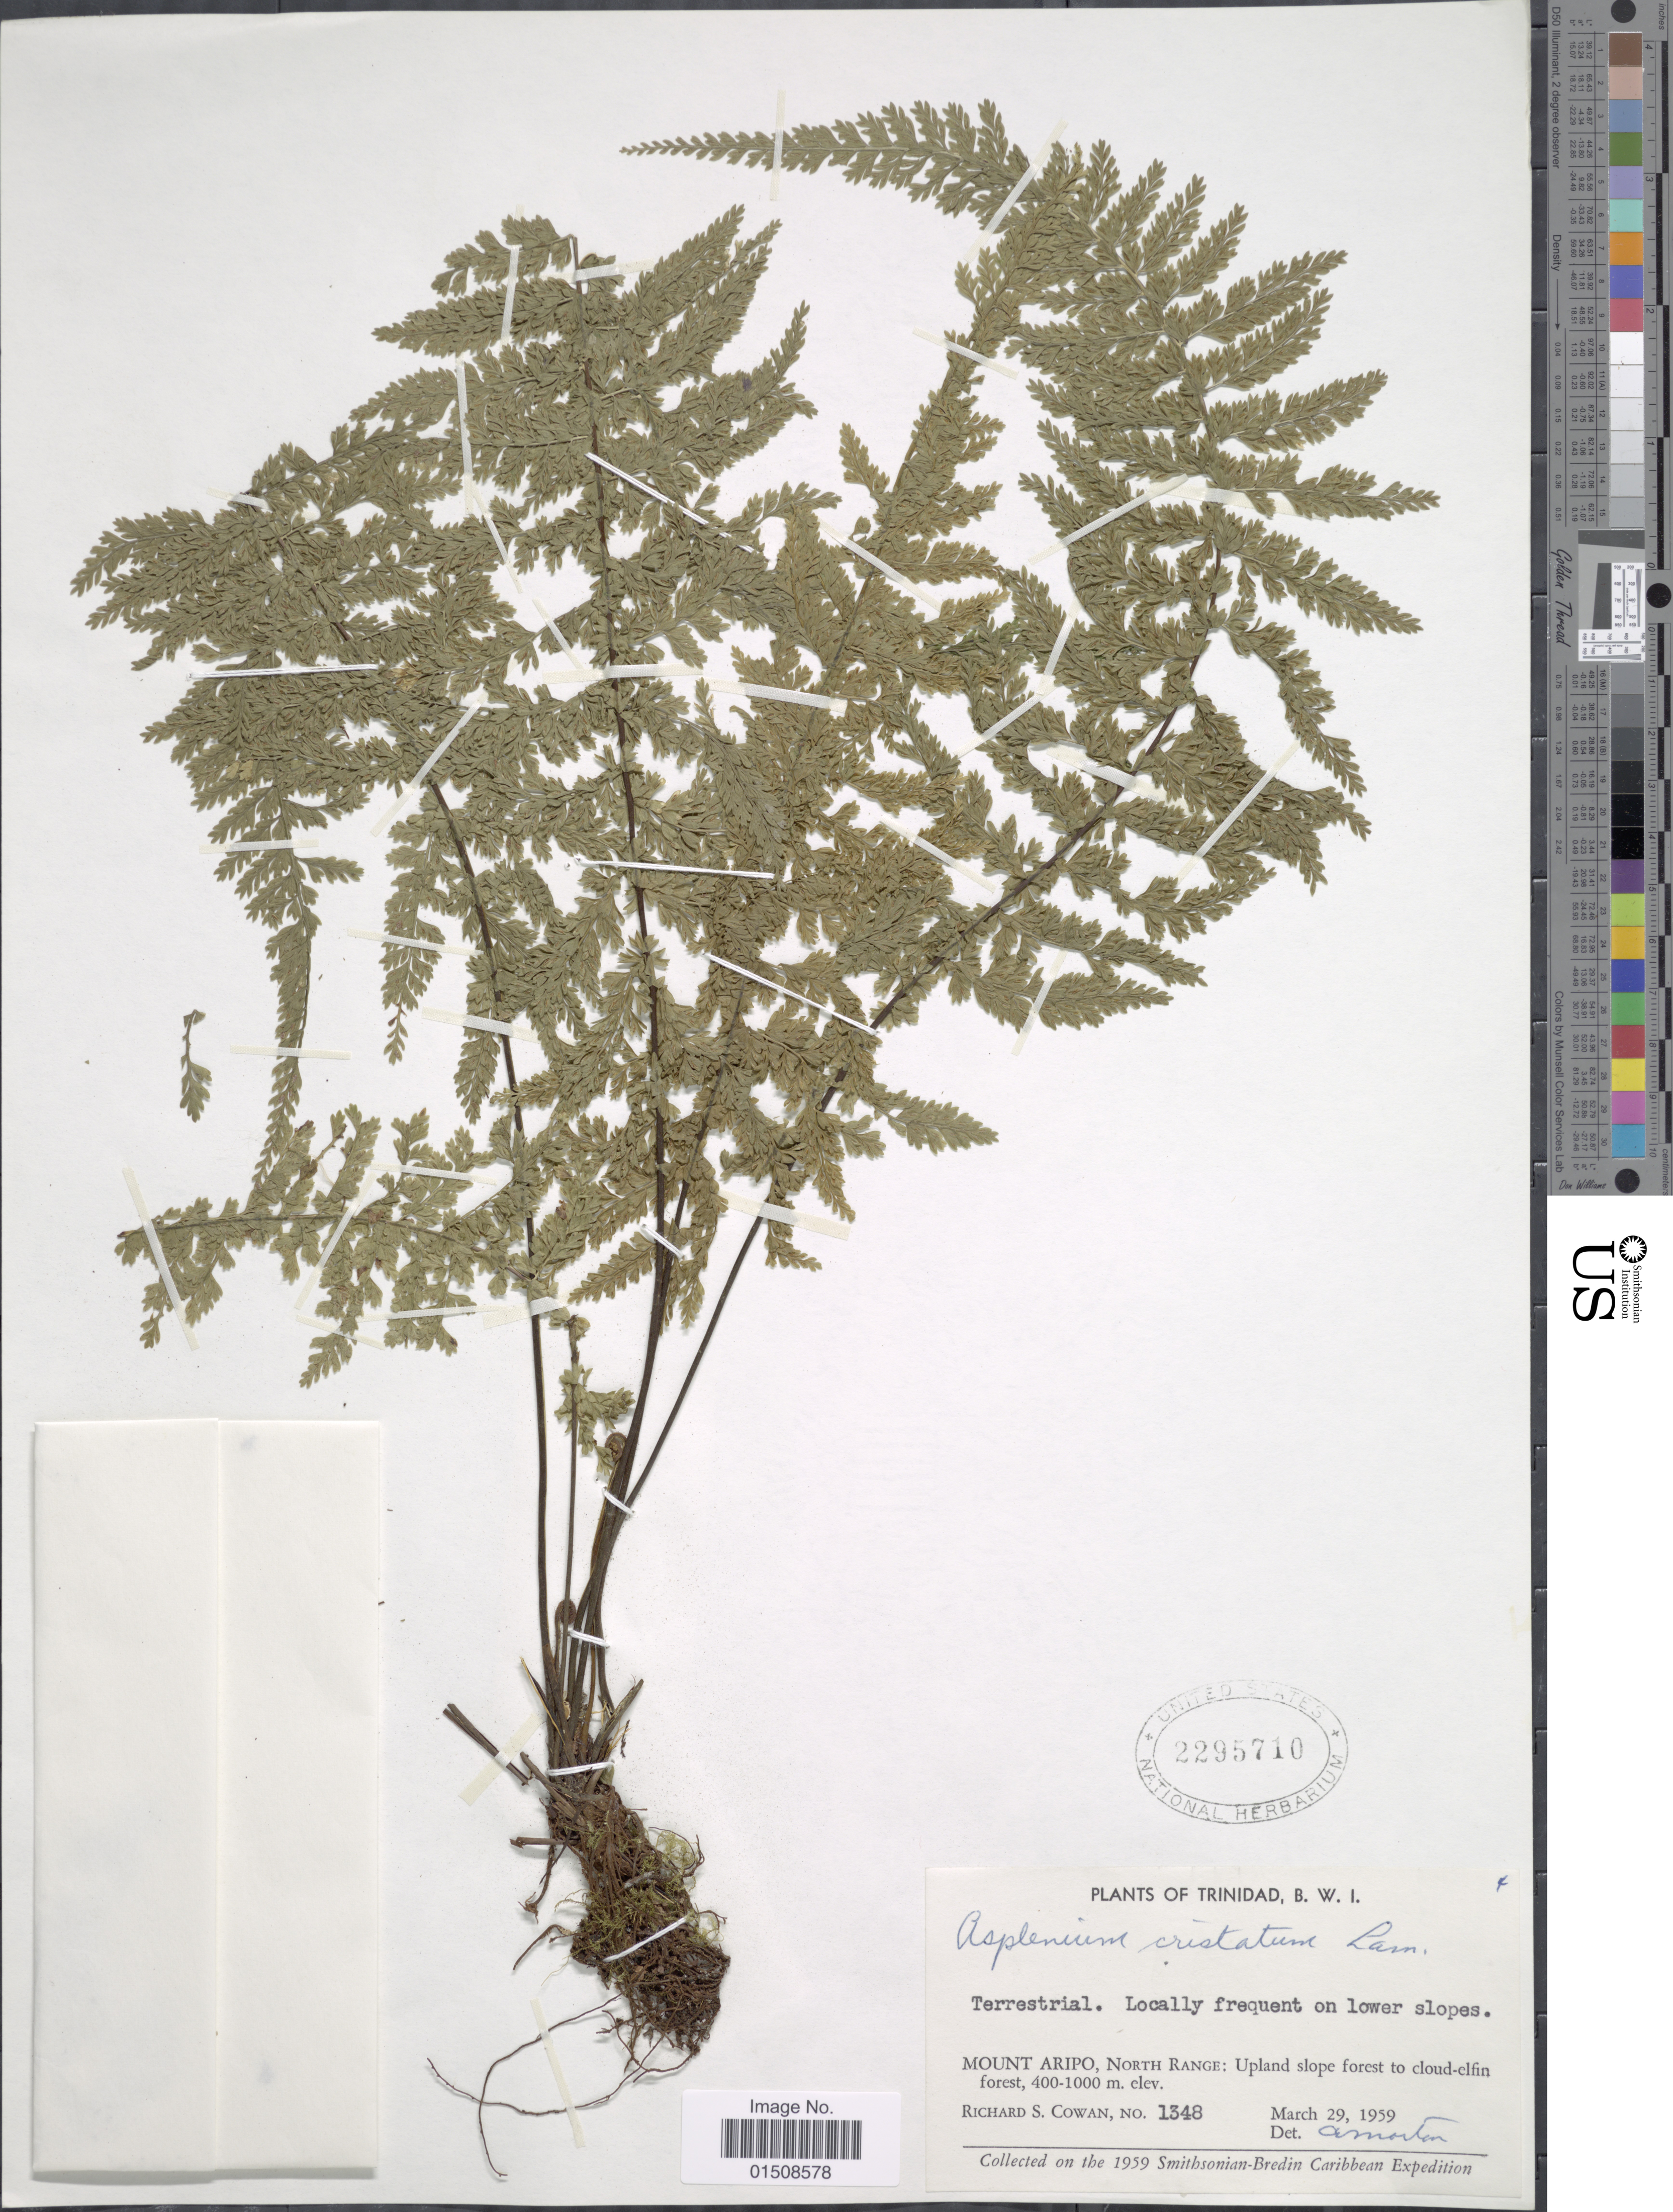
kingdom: Plantae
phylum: Tracheophyta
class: Polypodiopsida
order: Polypodiales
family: Aspleniaceae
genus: Asplenium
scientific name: Asplenium cristatum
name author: Lam.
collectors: R. S. Cowan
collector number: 1348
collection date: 1959-03-29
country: Trinidad and Tobago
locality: Trinidad, B. W. I., Mount Aripo, North Range; upland slope forest to cloud-elfin forest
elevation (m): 400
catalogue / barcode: US 2295710